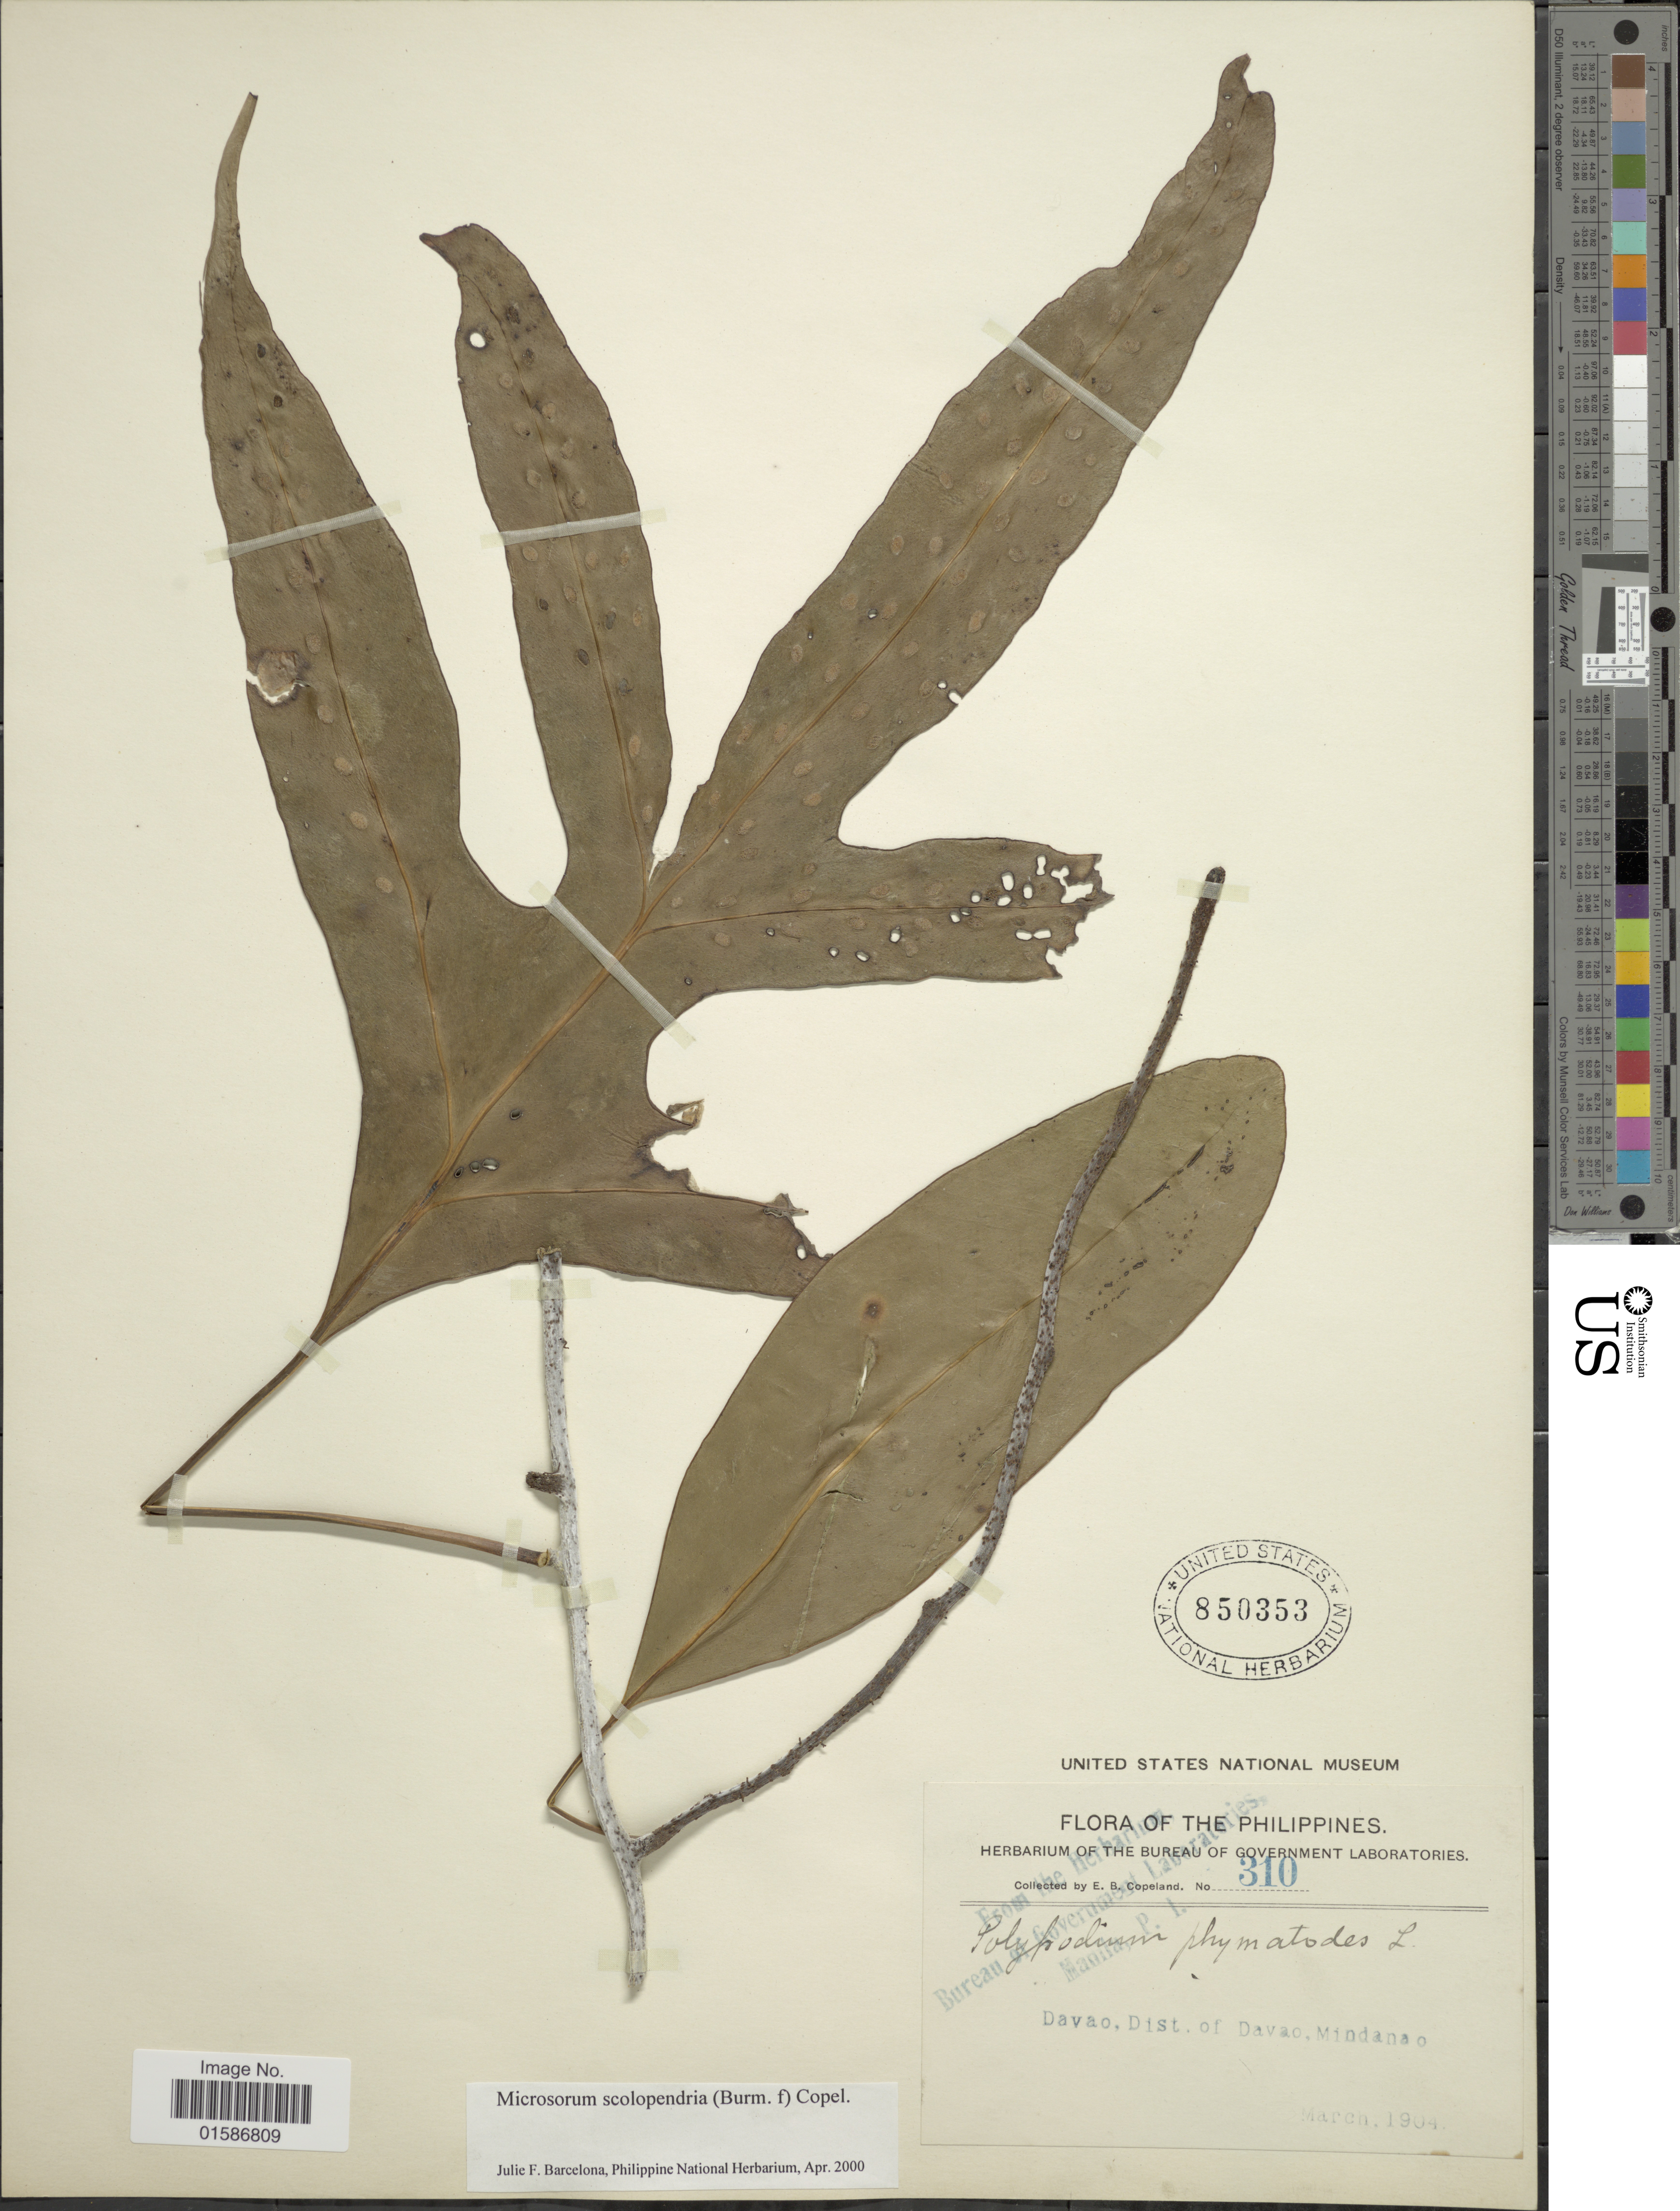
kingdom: Plantae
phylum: Tracheophyta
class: Polypodiopsida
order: Polypodiales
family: Polypodiaceae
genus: Microsorum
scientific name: Microsorum scolopendria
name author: (Burm. f.) Copel.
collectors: E. B. Copeland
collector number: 310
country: Philippines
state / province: Davao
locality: Dist of Davao, Mindanao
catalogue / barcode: US 850353